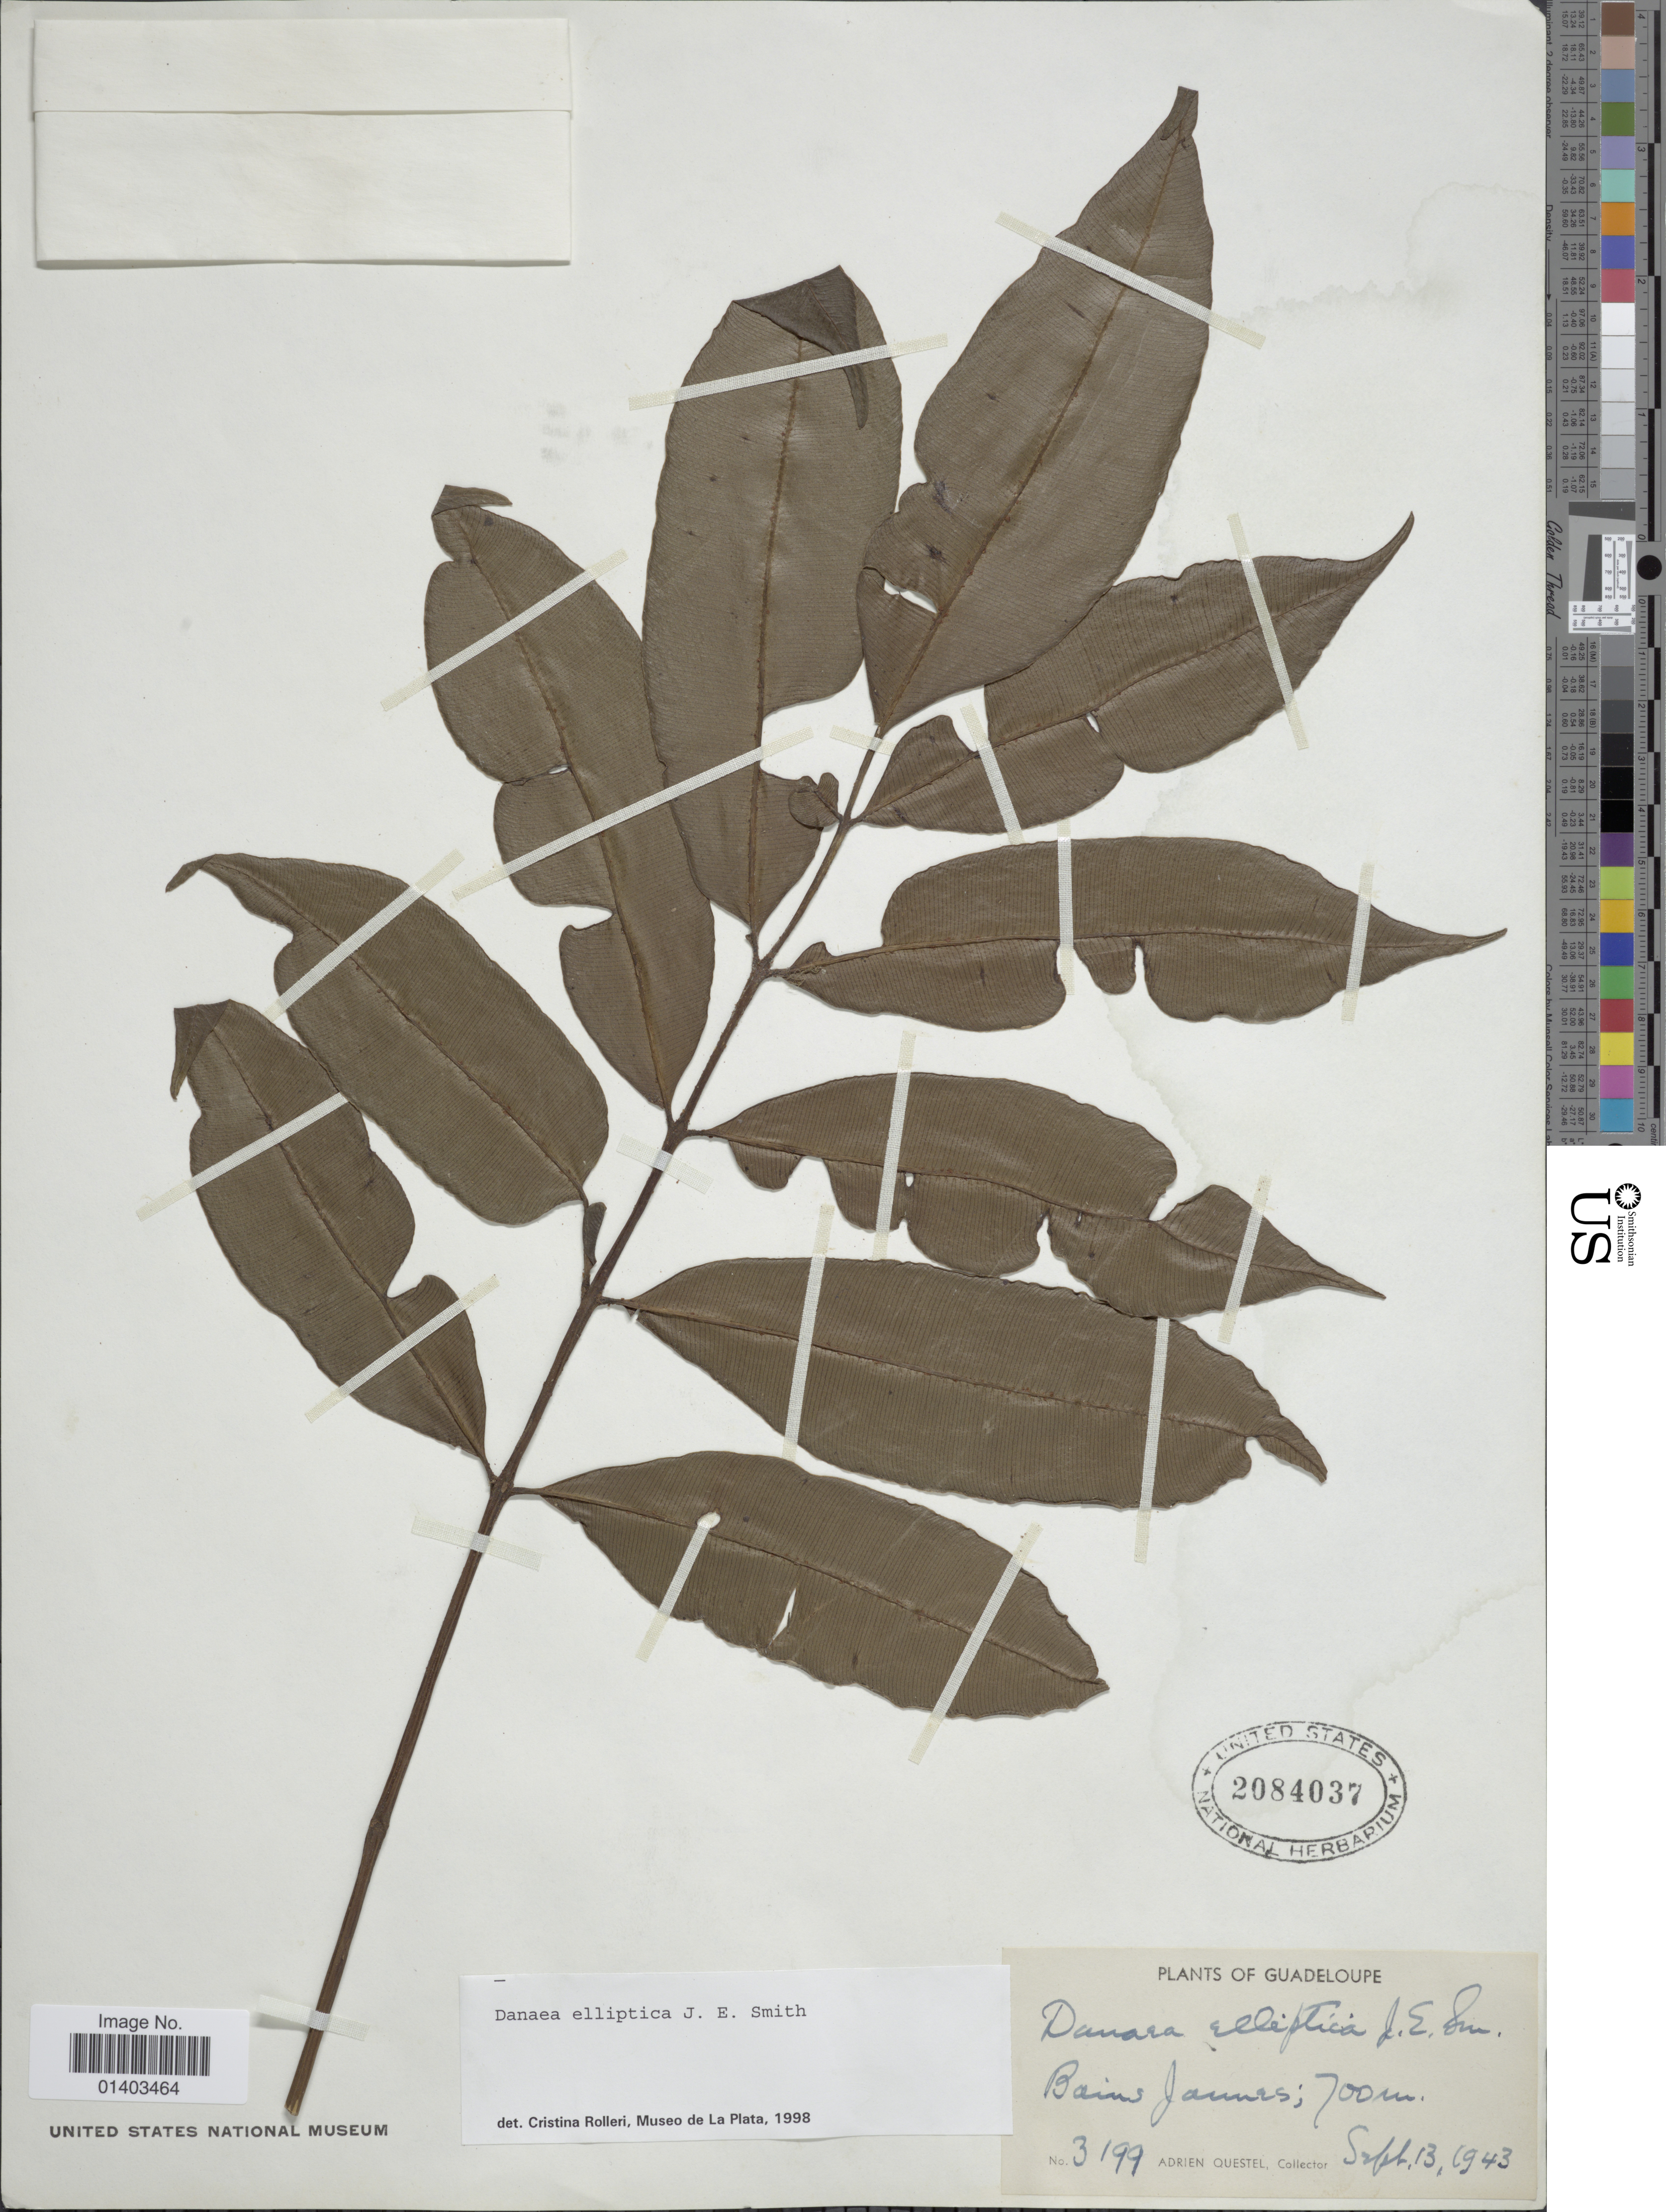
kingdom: Plantae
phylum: Tracheophyta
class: Polypodiopsida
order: Marattiales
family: Marattiaceae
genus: Danaea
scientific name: Danaea elliptica subsp. elliptica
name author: Sm.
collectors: A. Questel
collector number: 3199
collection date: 1943-09-13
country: Guadeloupe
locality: Bains Jannes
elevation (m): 700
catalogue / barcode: US 2084037